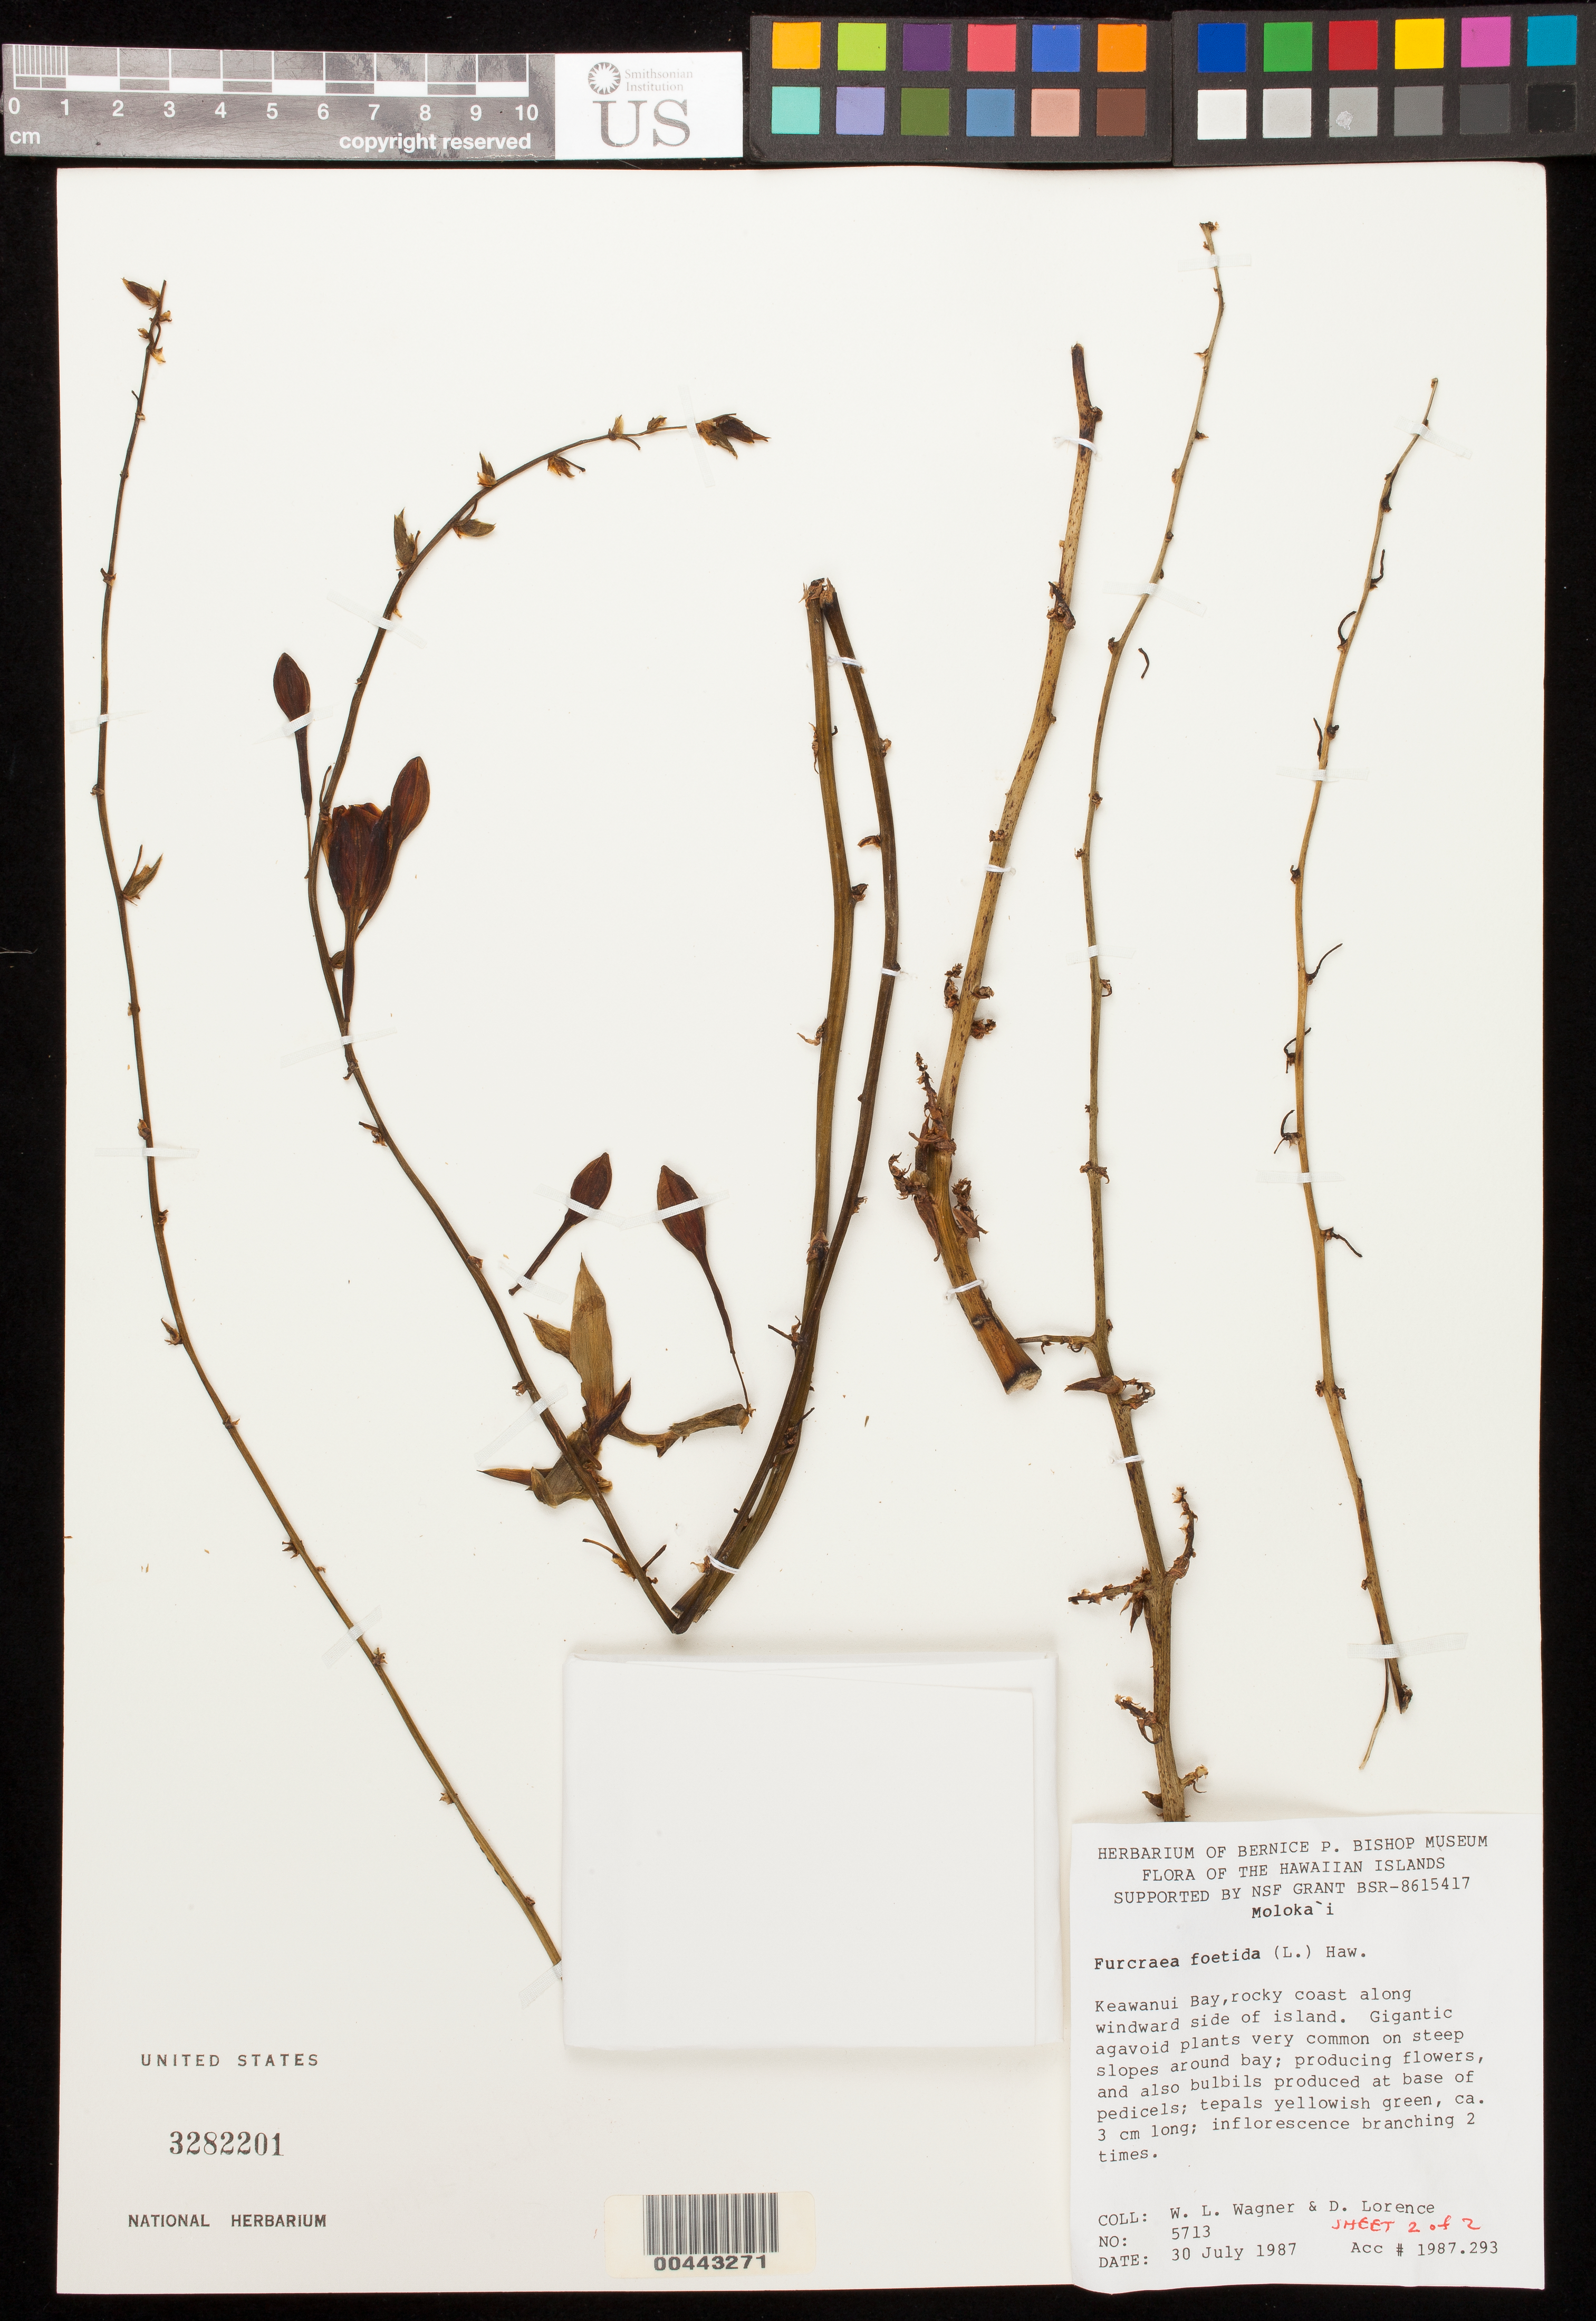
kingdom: Plantae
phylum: Tracheophyta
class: Liliopsida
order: Asparagales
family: Asparagaceae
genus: Furcraea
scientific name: Furcraea foetida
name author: (L.) Haw.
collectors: W. L. Wagner & D. Lorence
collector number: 5713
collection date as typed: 30 Jul 1987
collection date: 1987-07-30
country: United States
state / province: Hawaii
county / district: Maui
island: Moloka'i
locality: Keawanui Bay, coast along windward side of island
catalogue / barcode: US 3282201